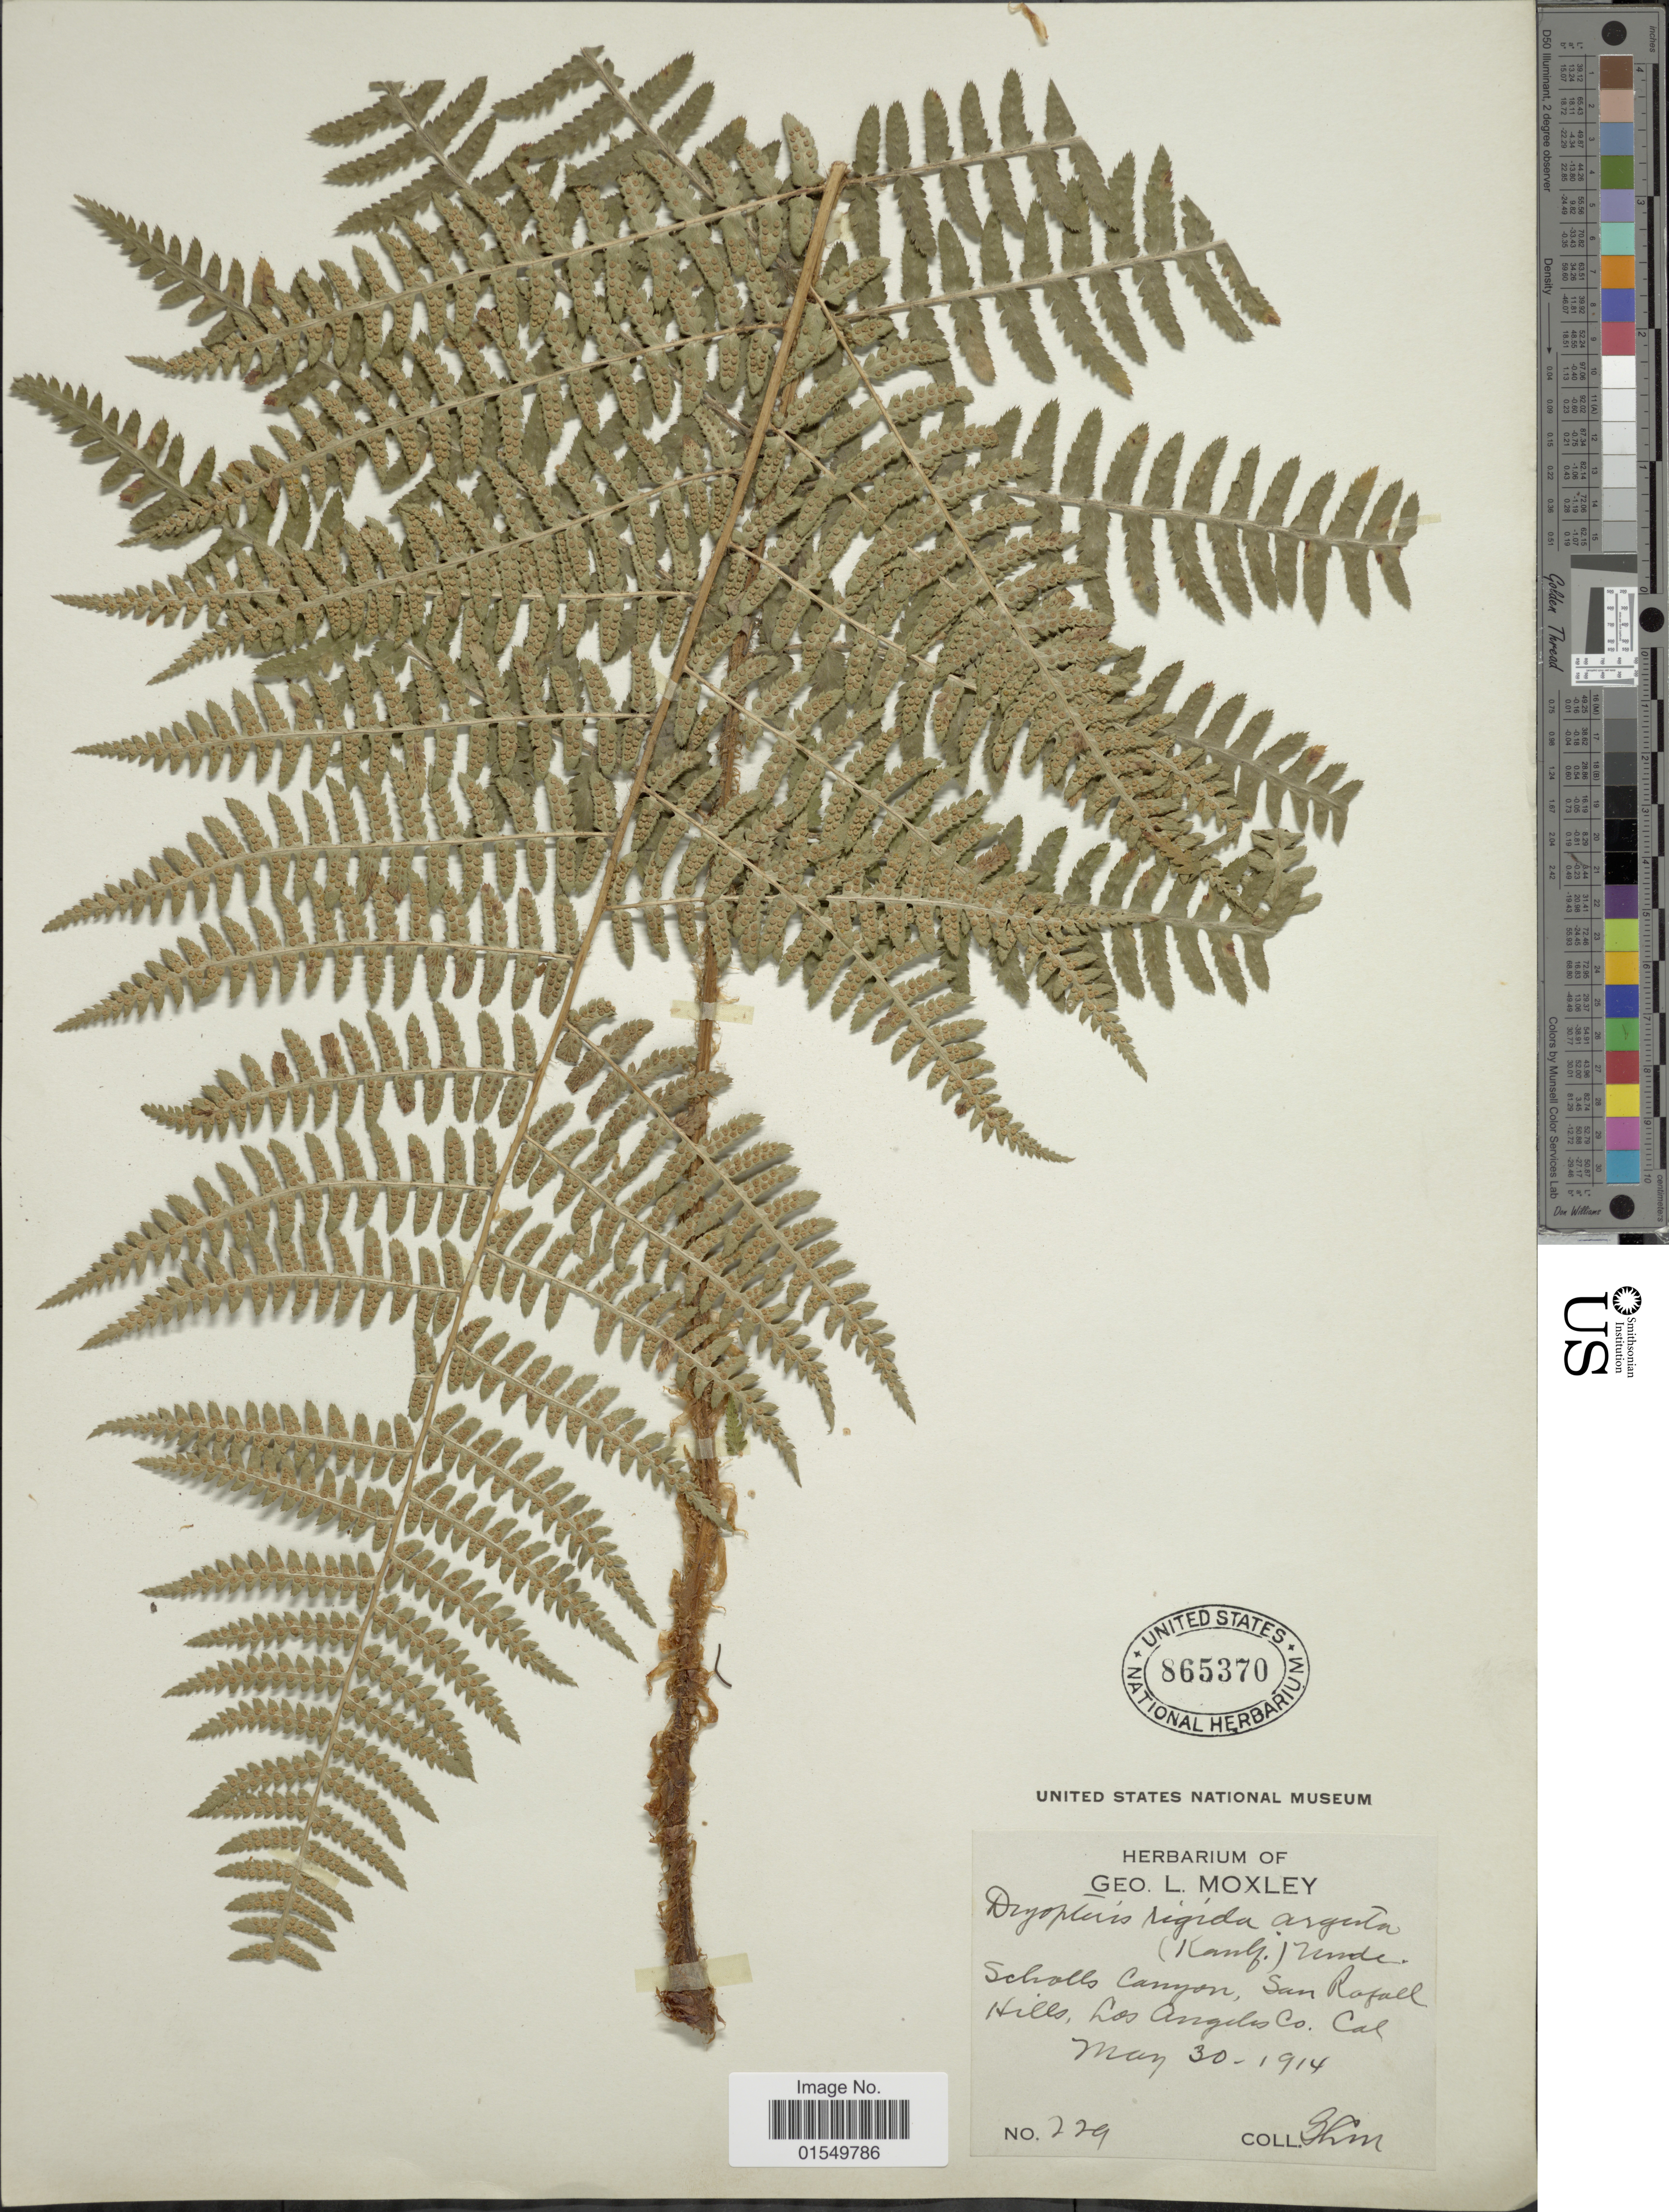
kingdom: Plantae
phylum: Tracheophyta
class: Polypodiopsida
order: Polypodiales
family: Dryopteridaceae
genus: Dryopteris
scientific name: Dryopteris arguta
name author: (Kaulf.) Maxon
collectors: G. L. Moxley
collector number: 229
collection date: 1914-05-30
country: United States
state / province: California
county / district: Los Angeles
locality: Scholls Canyon, San Rafael Hills, Los Angeles Co.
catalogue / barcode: US 865370